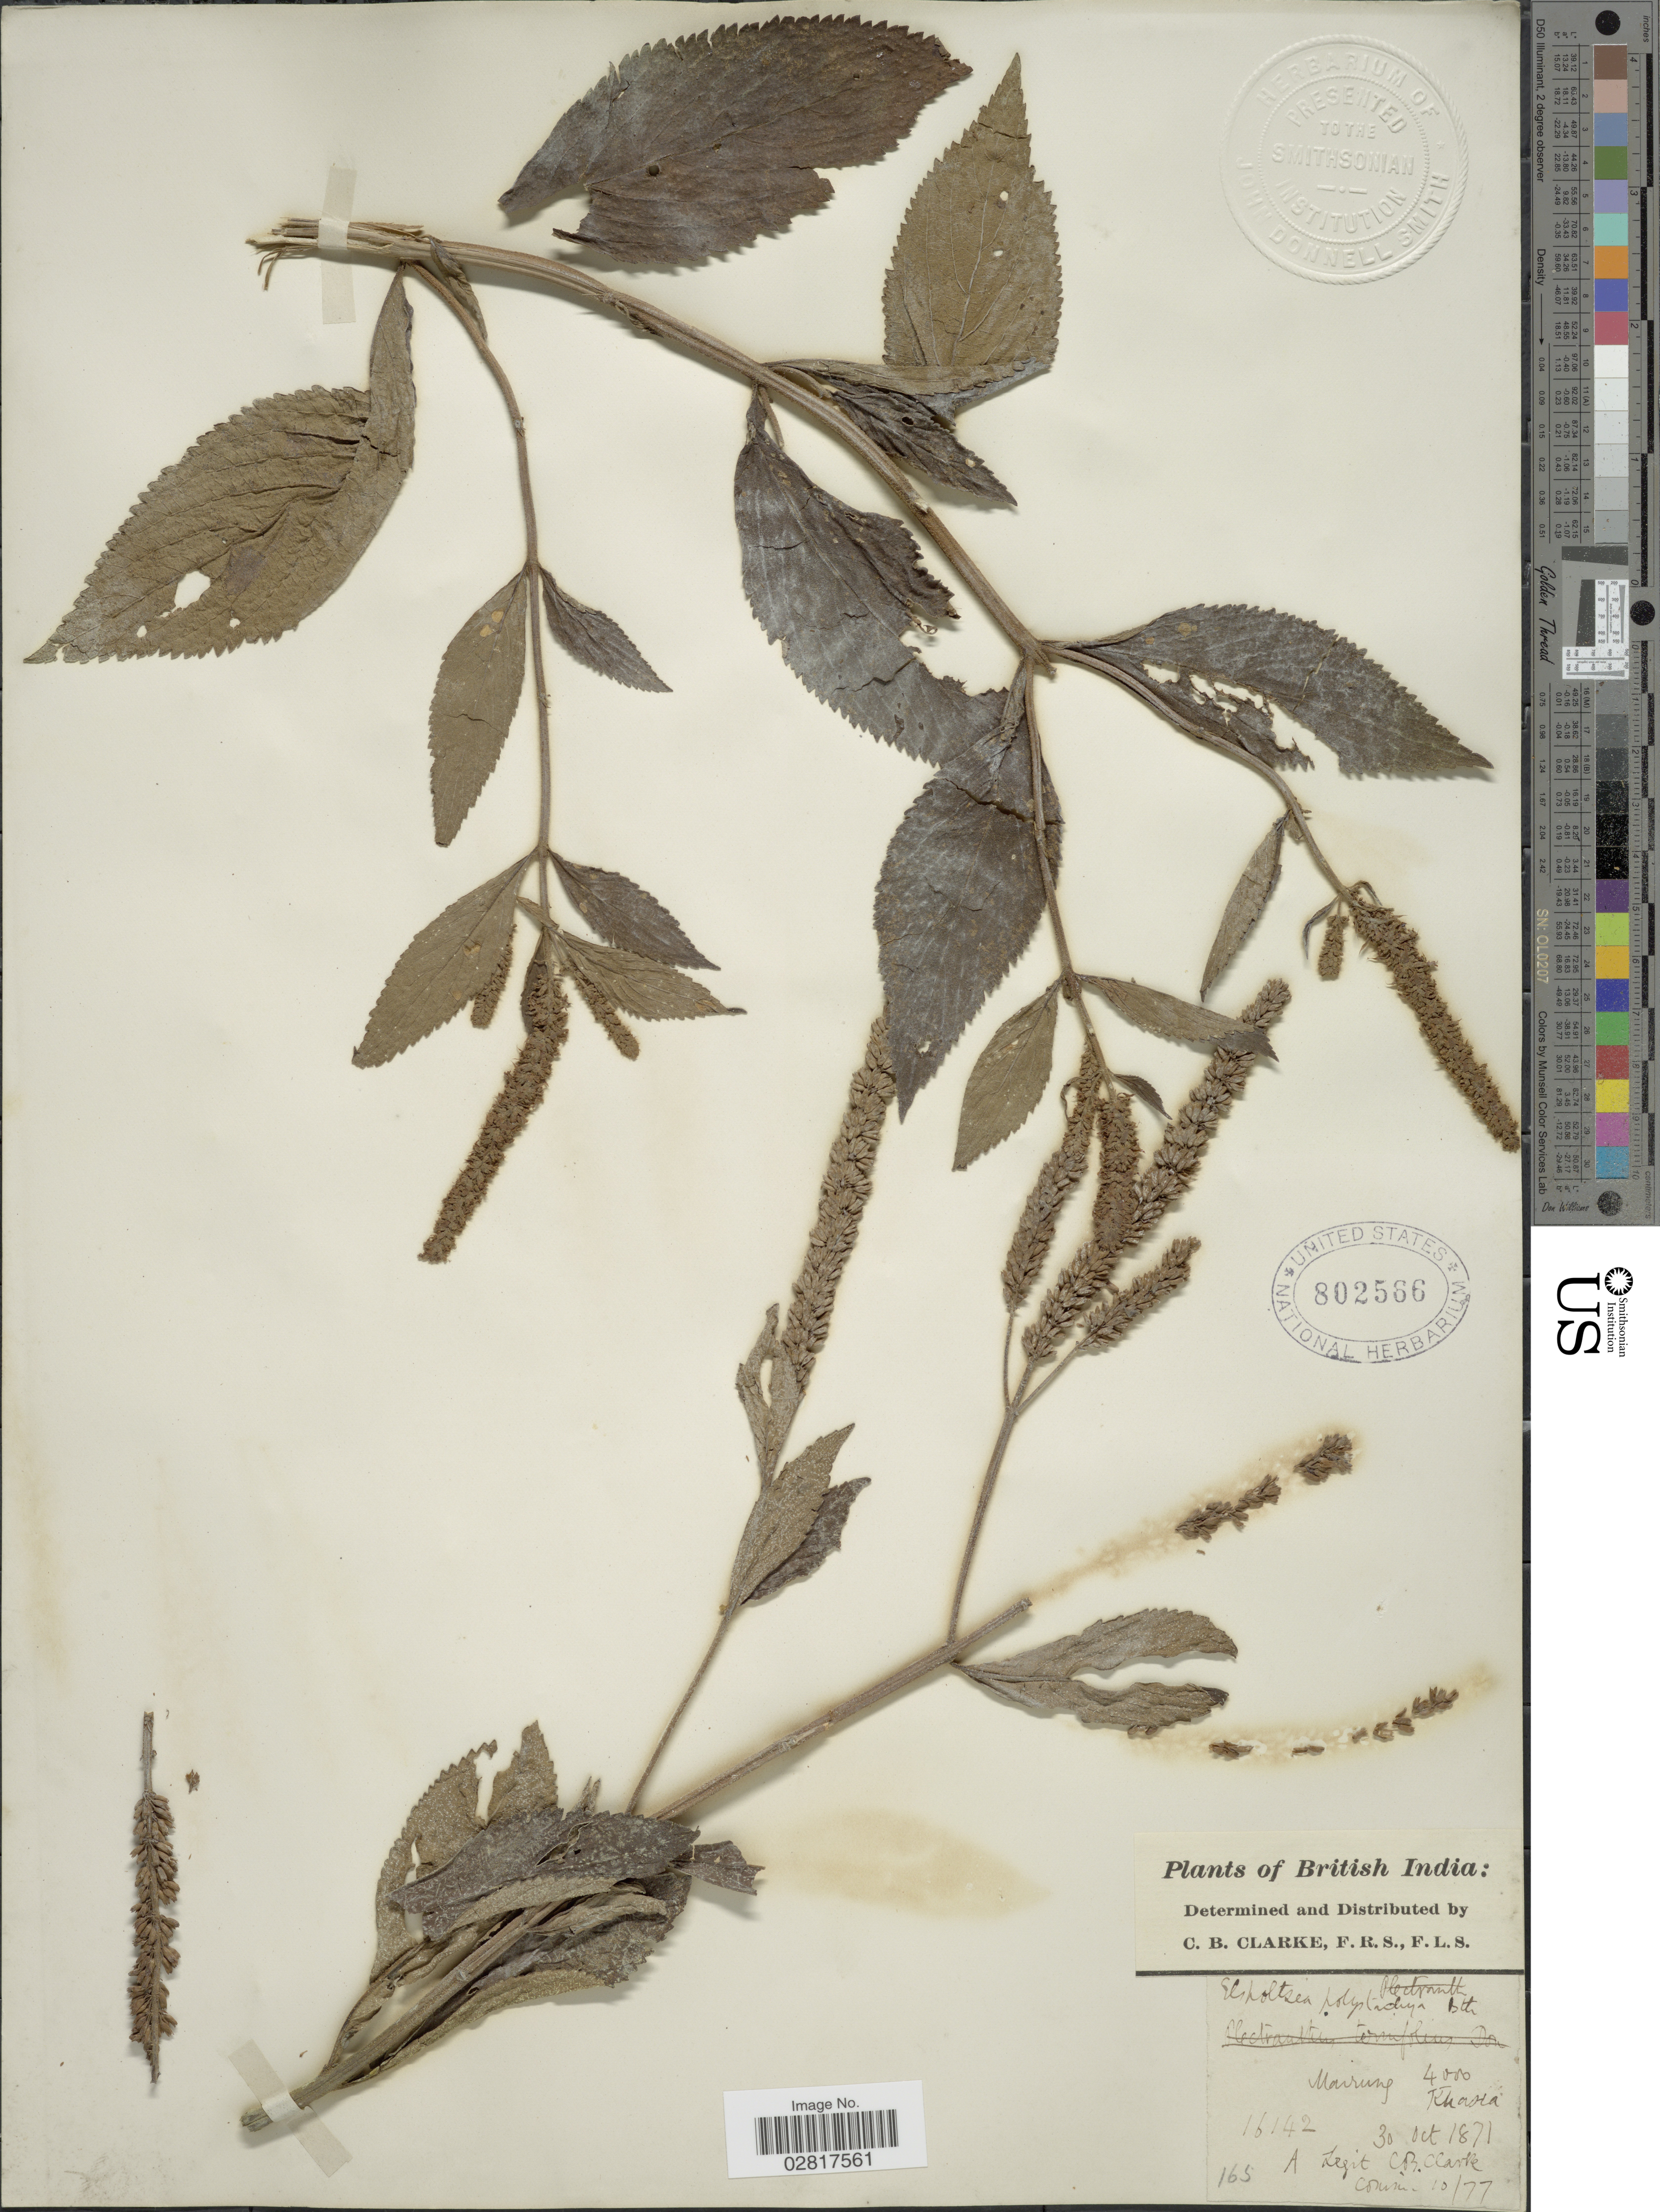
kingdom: Plantae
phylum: Tracheophyta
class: Magnoliopsida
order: Lamiales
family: Lamiaceae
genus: Elsholtzia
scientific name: Elsholtzia fruticosa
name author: (D. Don) Rehder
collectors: C. B. Clarke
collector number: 16142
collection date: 1871-10-30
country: India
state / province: Meghalaya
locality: British India, Mairung, Khasia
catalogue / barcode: US 802566